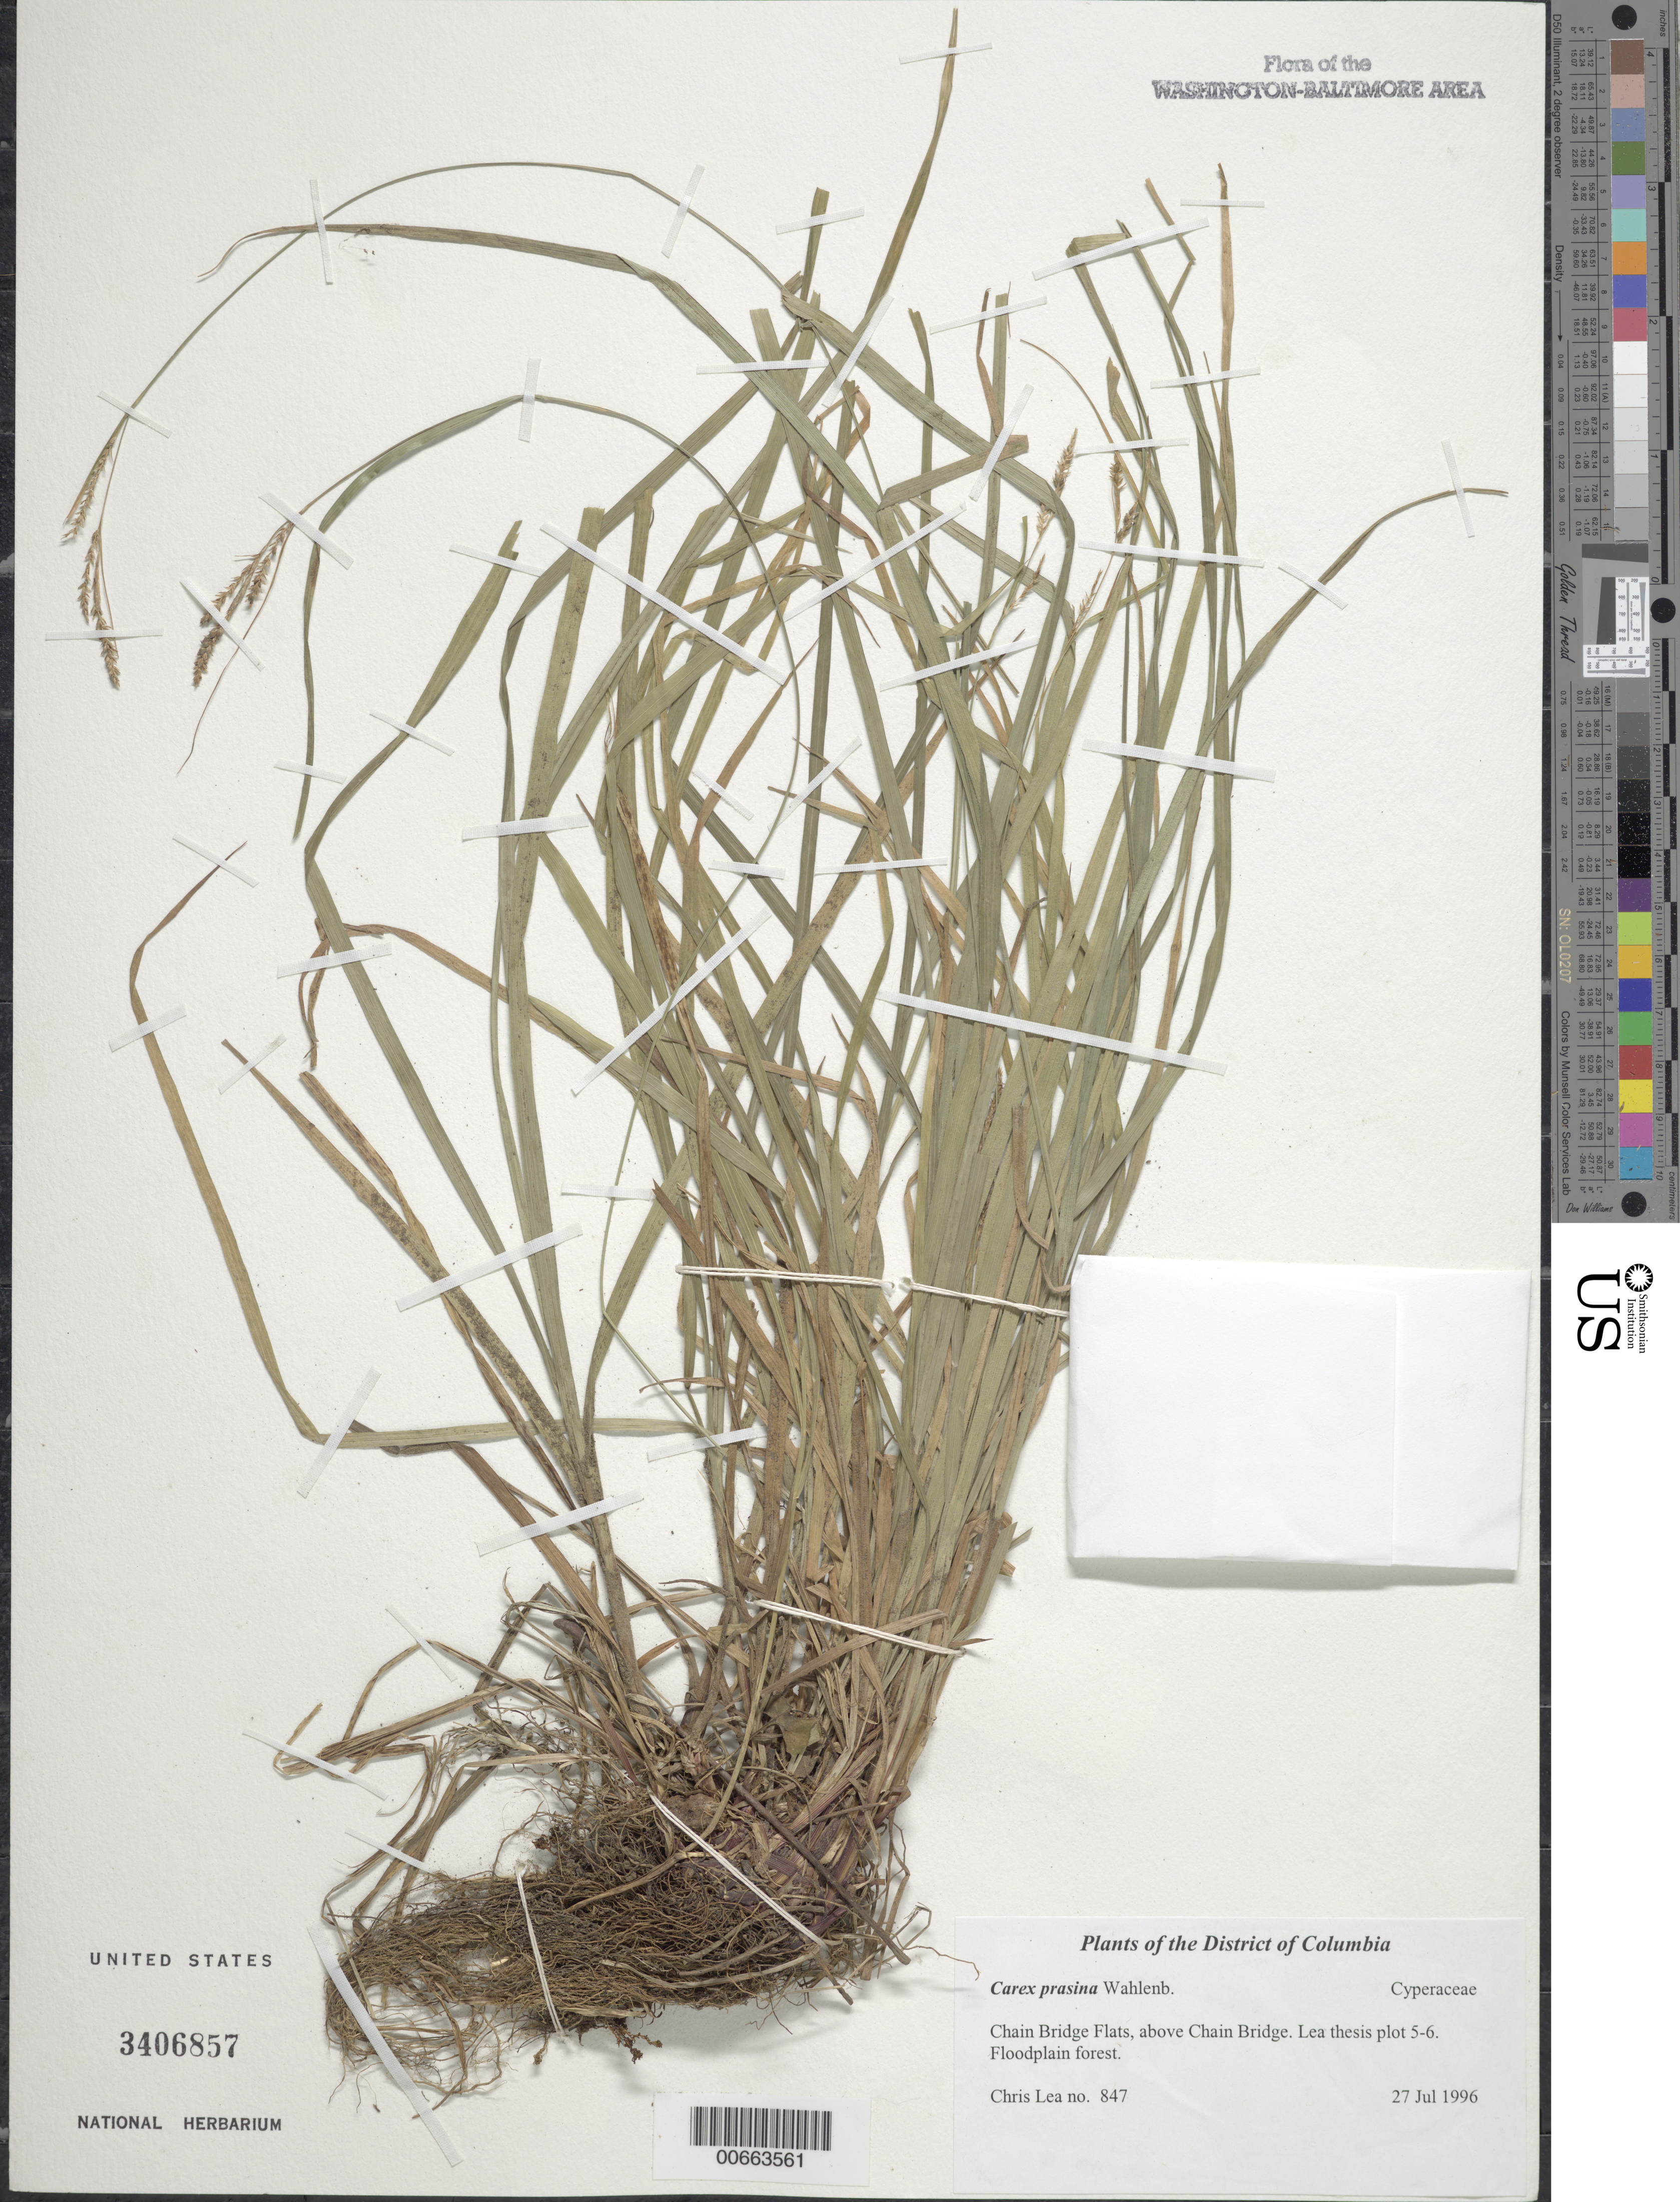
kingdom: Plantae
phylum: Tracheophyta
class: Liliopsida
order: Poales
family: Cyperaceae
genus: Carex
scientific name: Carex prasina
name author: Wahlenb.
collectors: C. Lea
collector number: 847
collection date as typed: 27 Jun 1996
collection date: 1996-06-27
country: United States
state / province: District of Columbia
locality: Chain Bridge Flats, above Chain Bridge. Lea Thesis Plot 5-6.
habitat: Floodplain forest.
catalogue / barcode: US 3406857